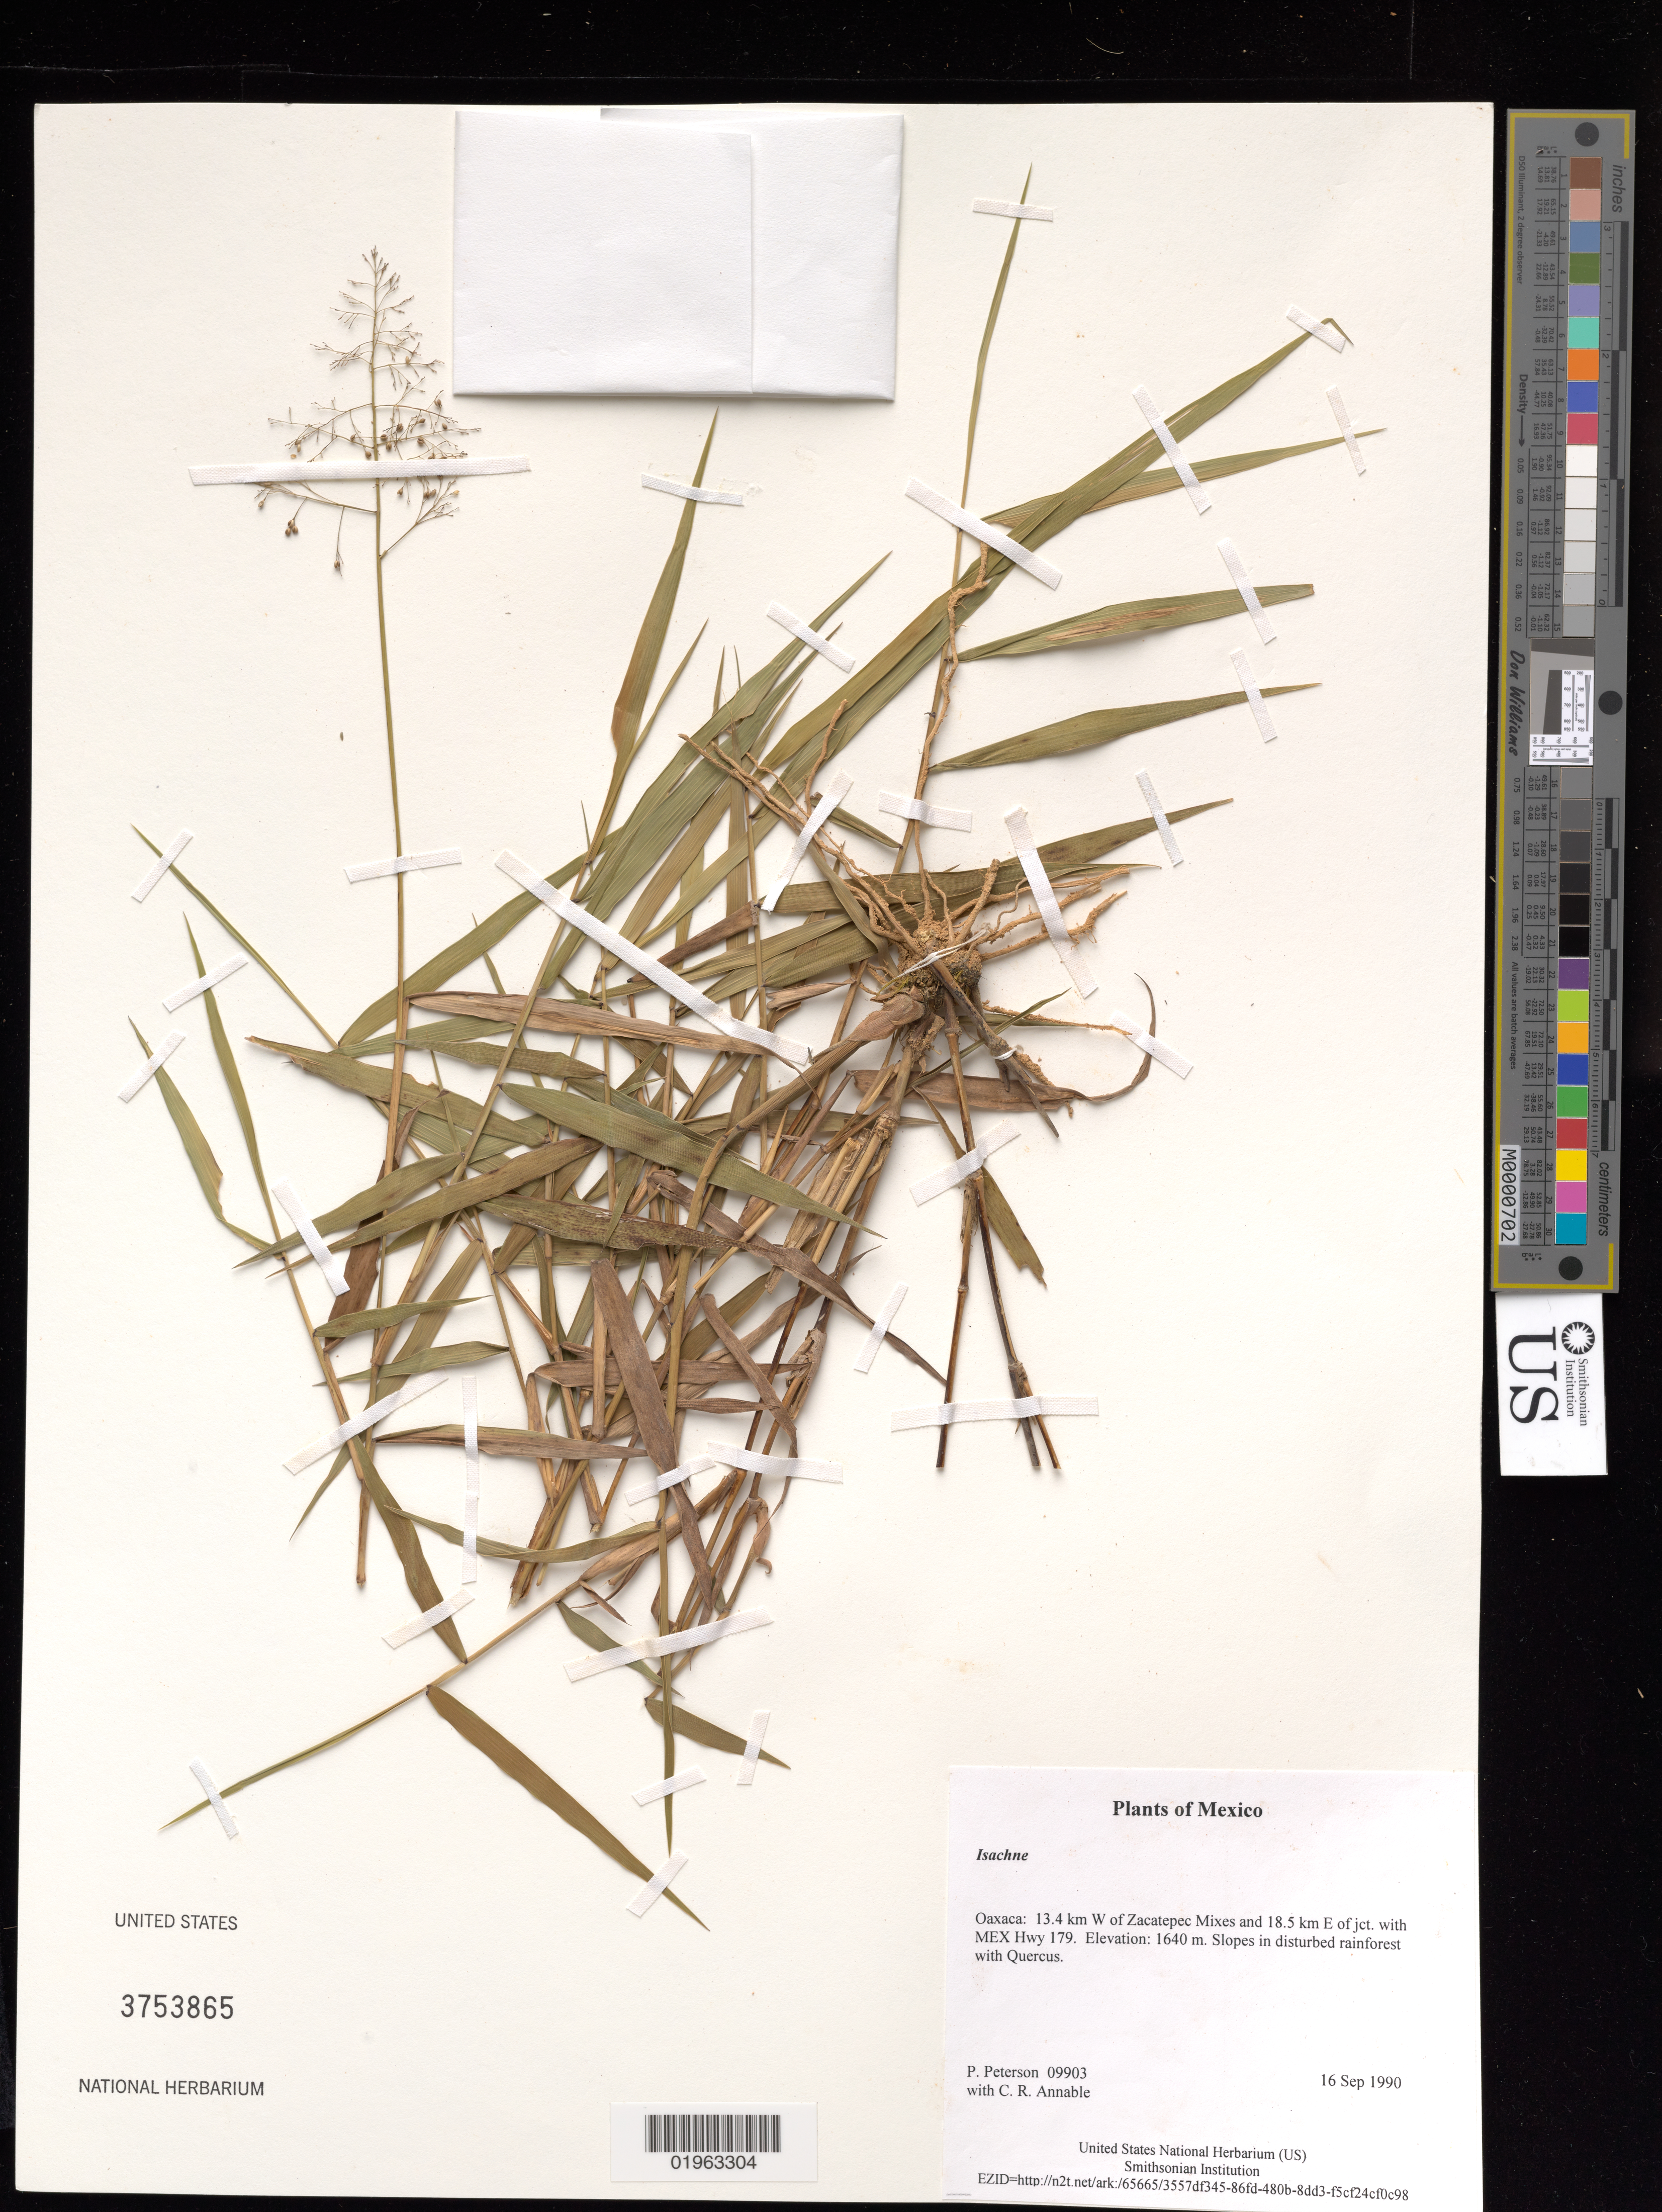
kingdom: Plantae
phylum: Tracheophyta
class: Liliopsida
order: Poales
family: Poaceae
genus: Isachne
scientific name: Isachne sp.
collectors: P. M. Peterson & C. R. Annable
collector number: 09903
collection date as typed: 16 Sep 1990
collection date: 1990-09-16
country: Mexico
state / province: Oaxaca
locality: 13.4 km W of Zacatepec Mixes and 18.5 km E of jct. with MEX Hwy 179.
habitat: Slopes in disturbed rainforest with Quercus.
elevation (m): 1640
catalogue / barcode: US 3753865